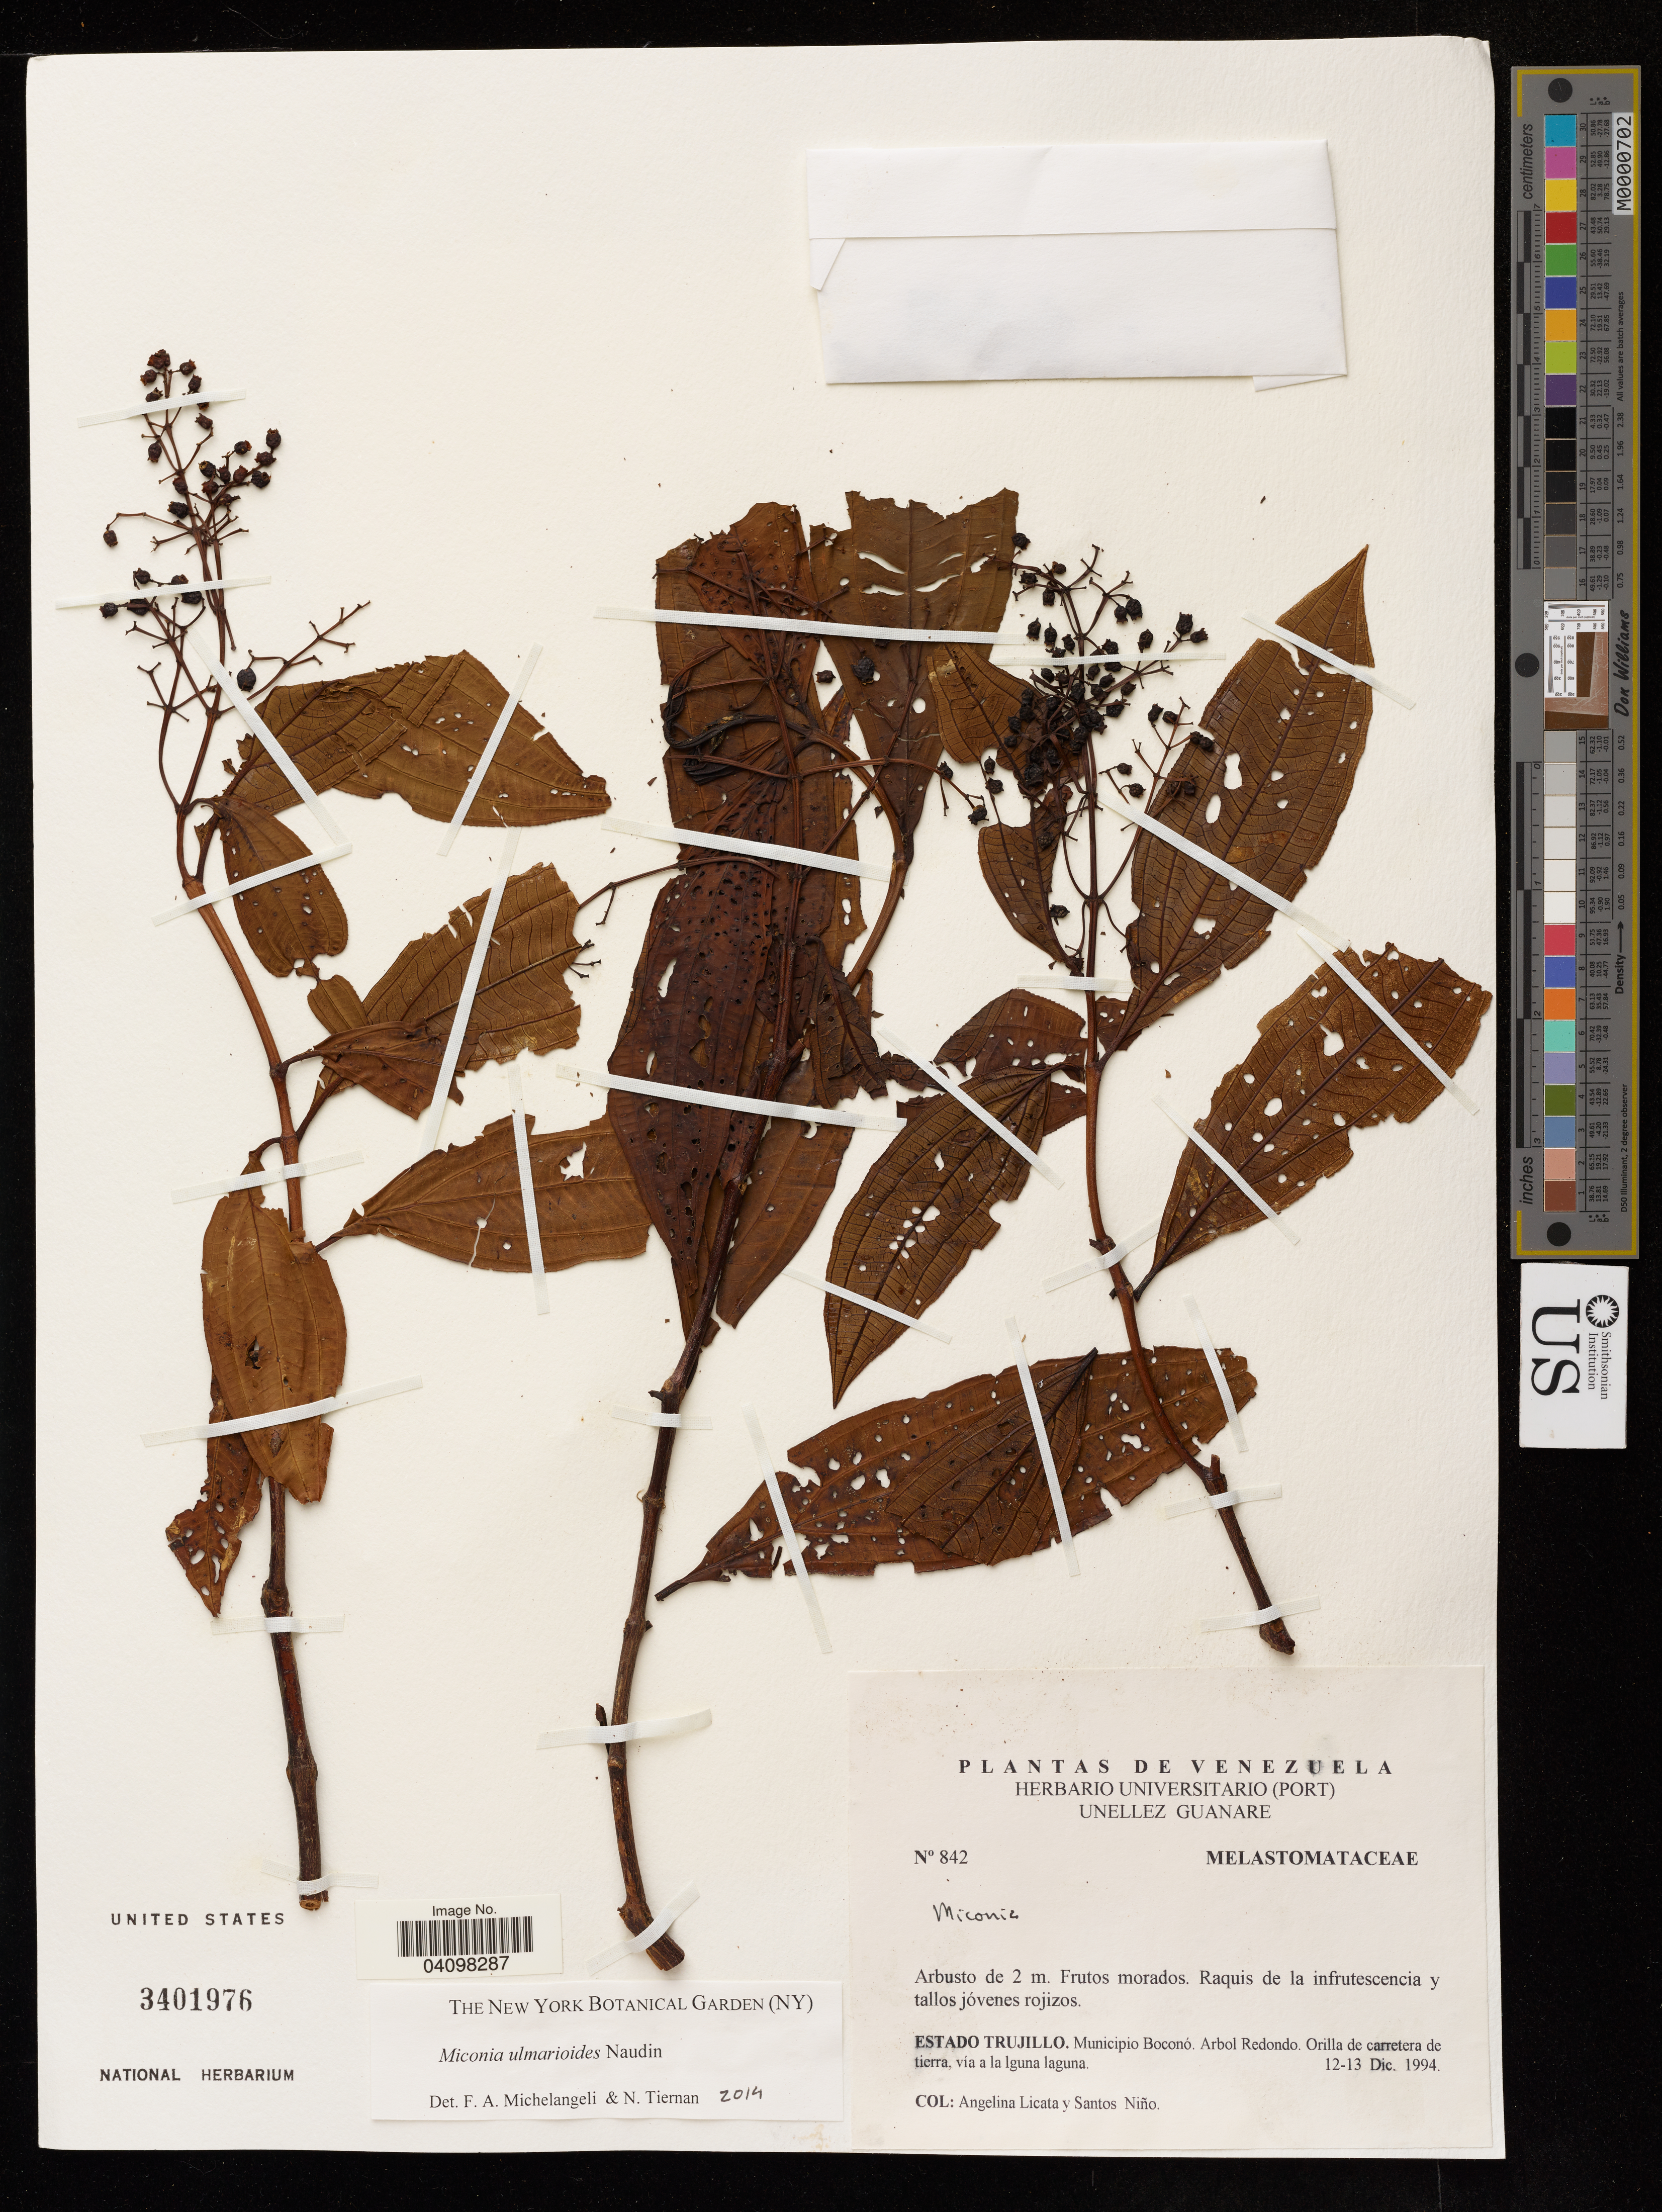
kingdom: Plantae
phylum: Tracheophyta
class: Magnoliopsida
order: Myrtales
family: Melastomataceae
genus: Miconia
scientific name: Miconia ulmarioides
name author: Naudin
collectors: A. Licata & S. Niño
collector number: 842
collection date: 1994-12-12/1994-12-13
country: Venezuela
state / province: Trujillo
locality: Estado Trujillo. Municipio Boconó. Arbol Redondo. Orilla de carretera de tierra, vía a la lguna laguna.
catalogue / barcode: US 3401976